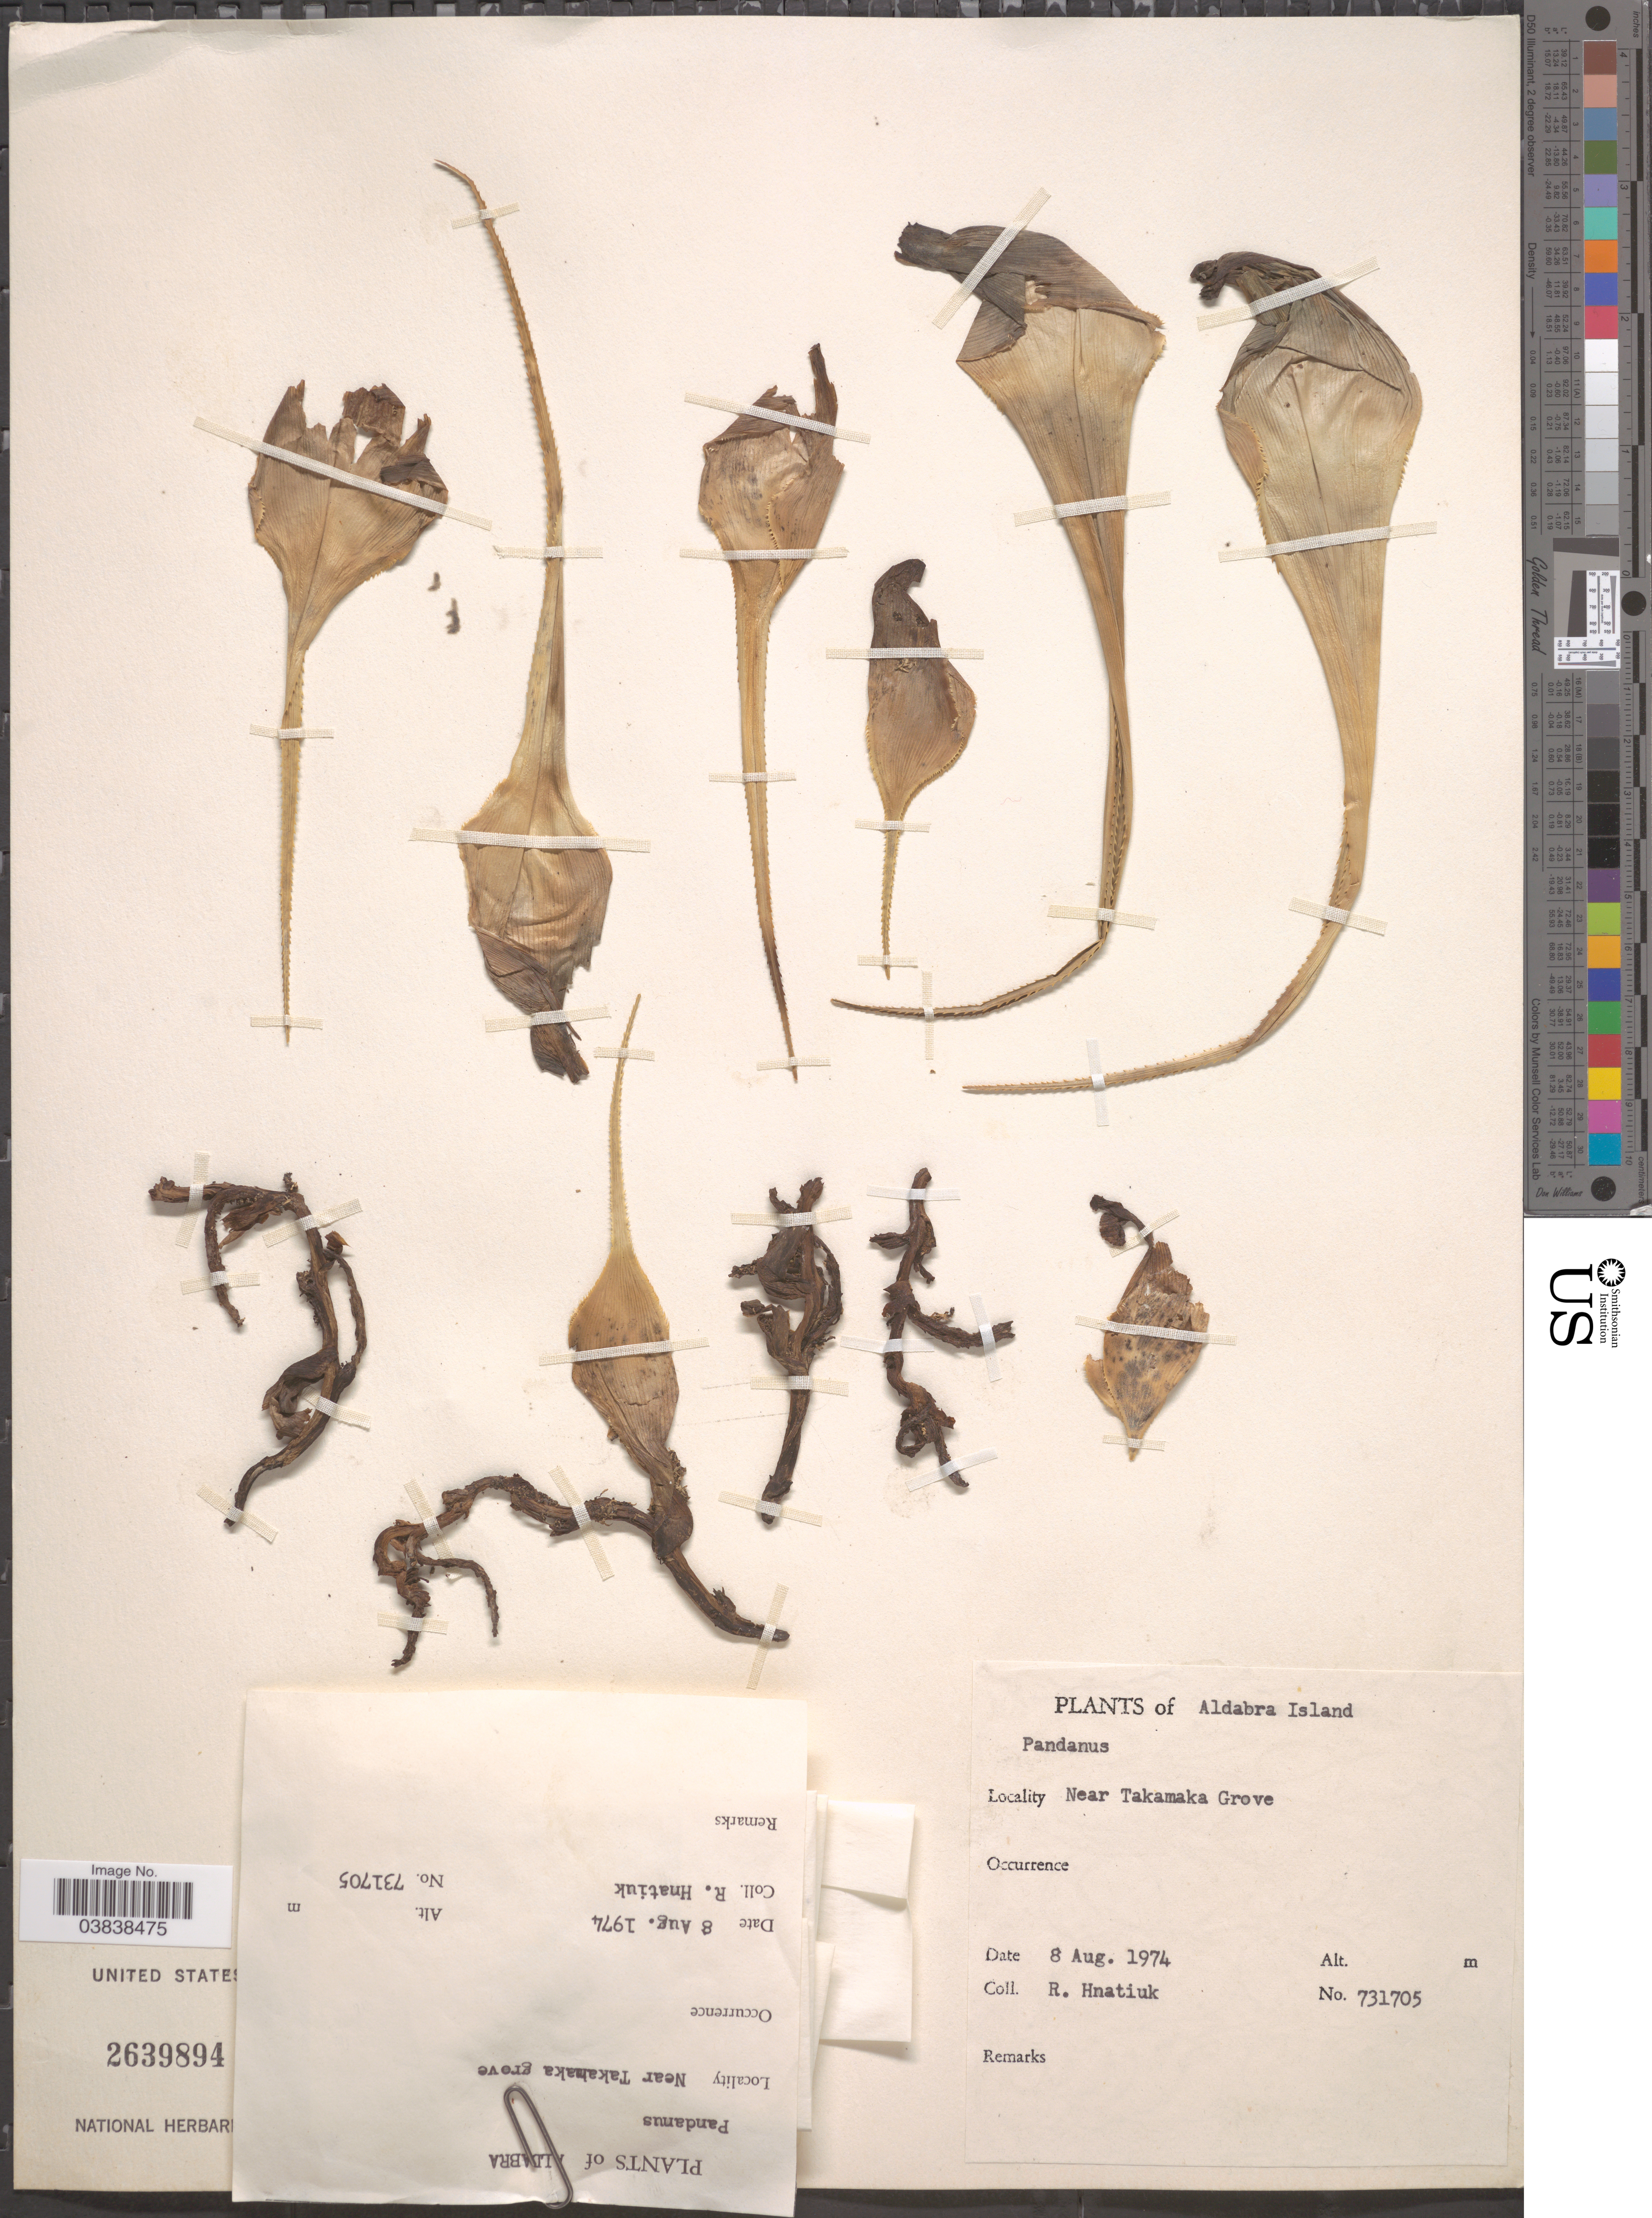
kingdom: Plantae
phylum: Tracheophyta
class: Liliopsida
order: Pandanales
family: Pandanaceae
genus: Pandanus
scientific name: Pandanus sp.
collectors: R. Hnatiuk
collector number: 731705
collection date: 1974-08-08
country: Seychelles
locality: Aldabra Island. Near Takamaka Grove.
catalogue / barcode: US 2639894